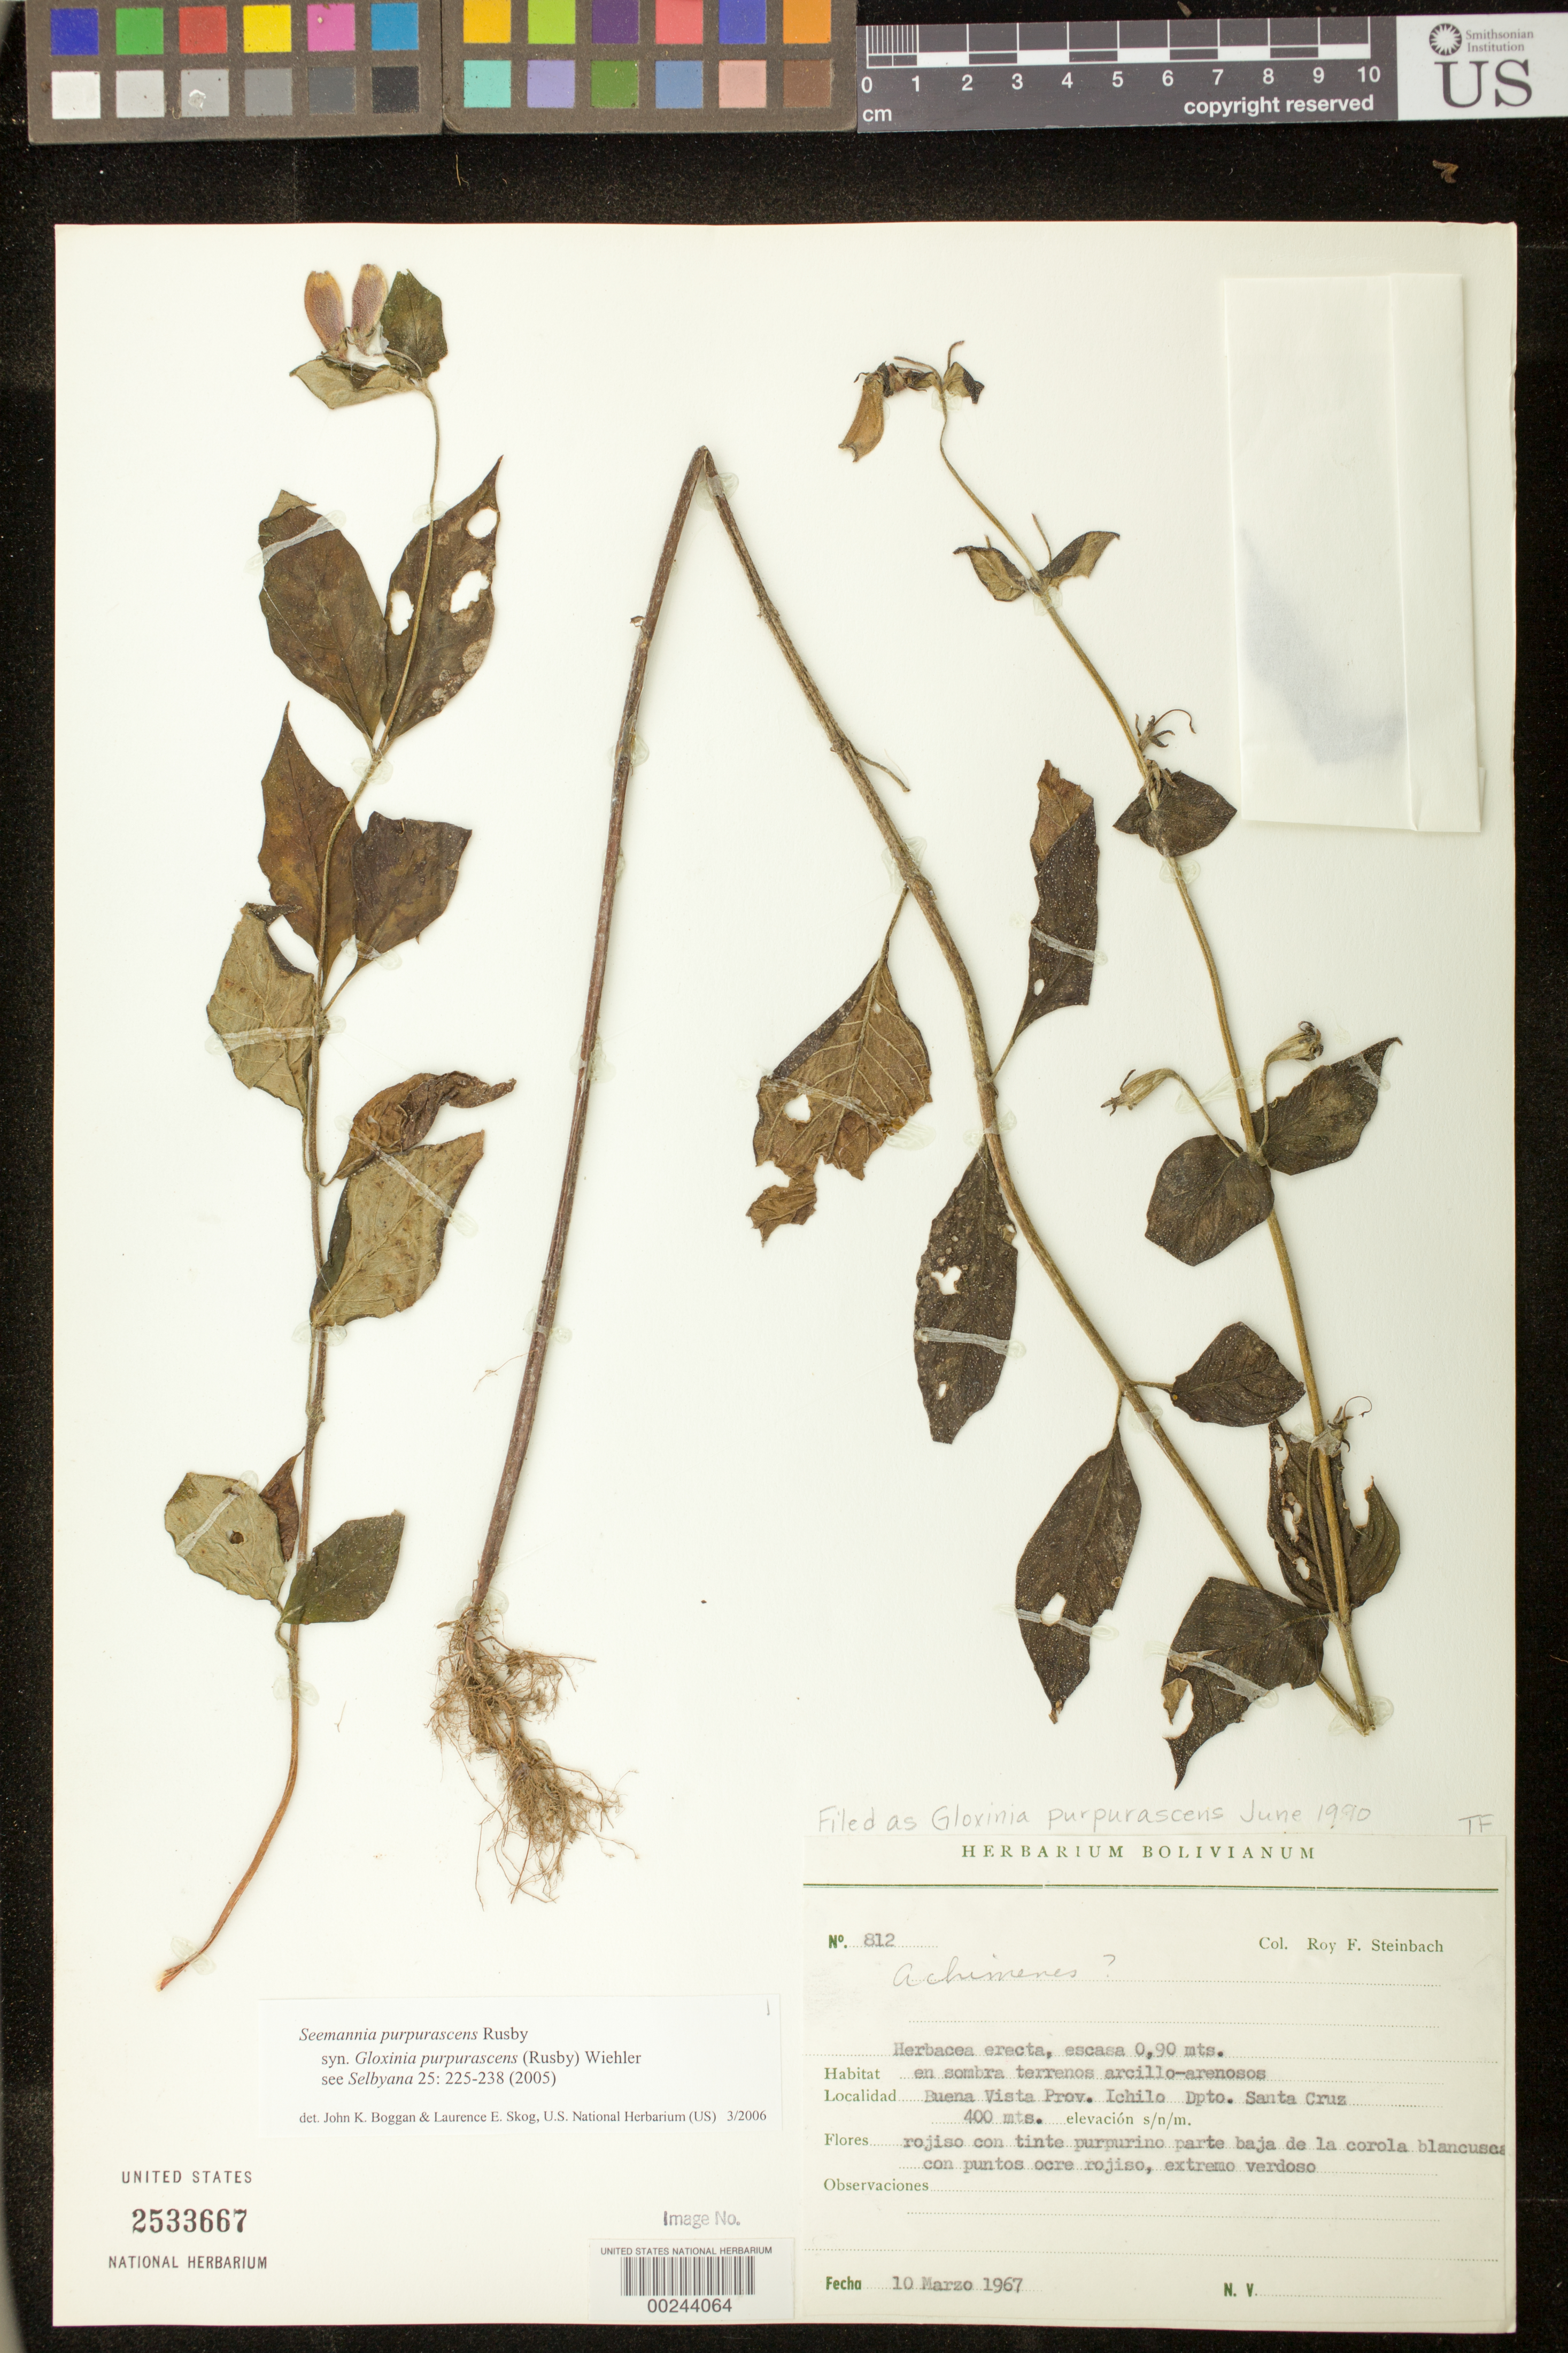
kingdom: Plantae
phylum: Tracheophyta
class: Magnoliopsida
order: Lamiales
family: Gesneriaceae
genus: Seemannia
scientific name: Seemannia purpurascens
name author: Rusby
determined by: Boggan, J. K.; Skog, L. E.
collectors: R. F. Steinbach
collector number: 812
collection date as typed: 10 Mar 1967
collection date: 1967-03-10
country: Bolivia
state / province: Santa Cruz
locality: Prov. Ichilo, Buena Vista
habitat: En sombra terrenos arcilo-arenosos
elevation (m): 400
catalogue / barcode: US 2533667